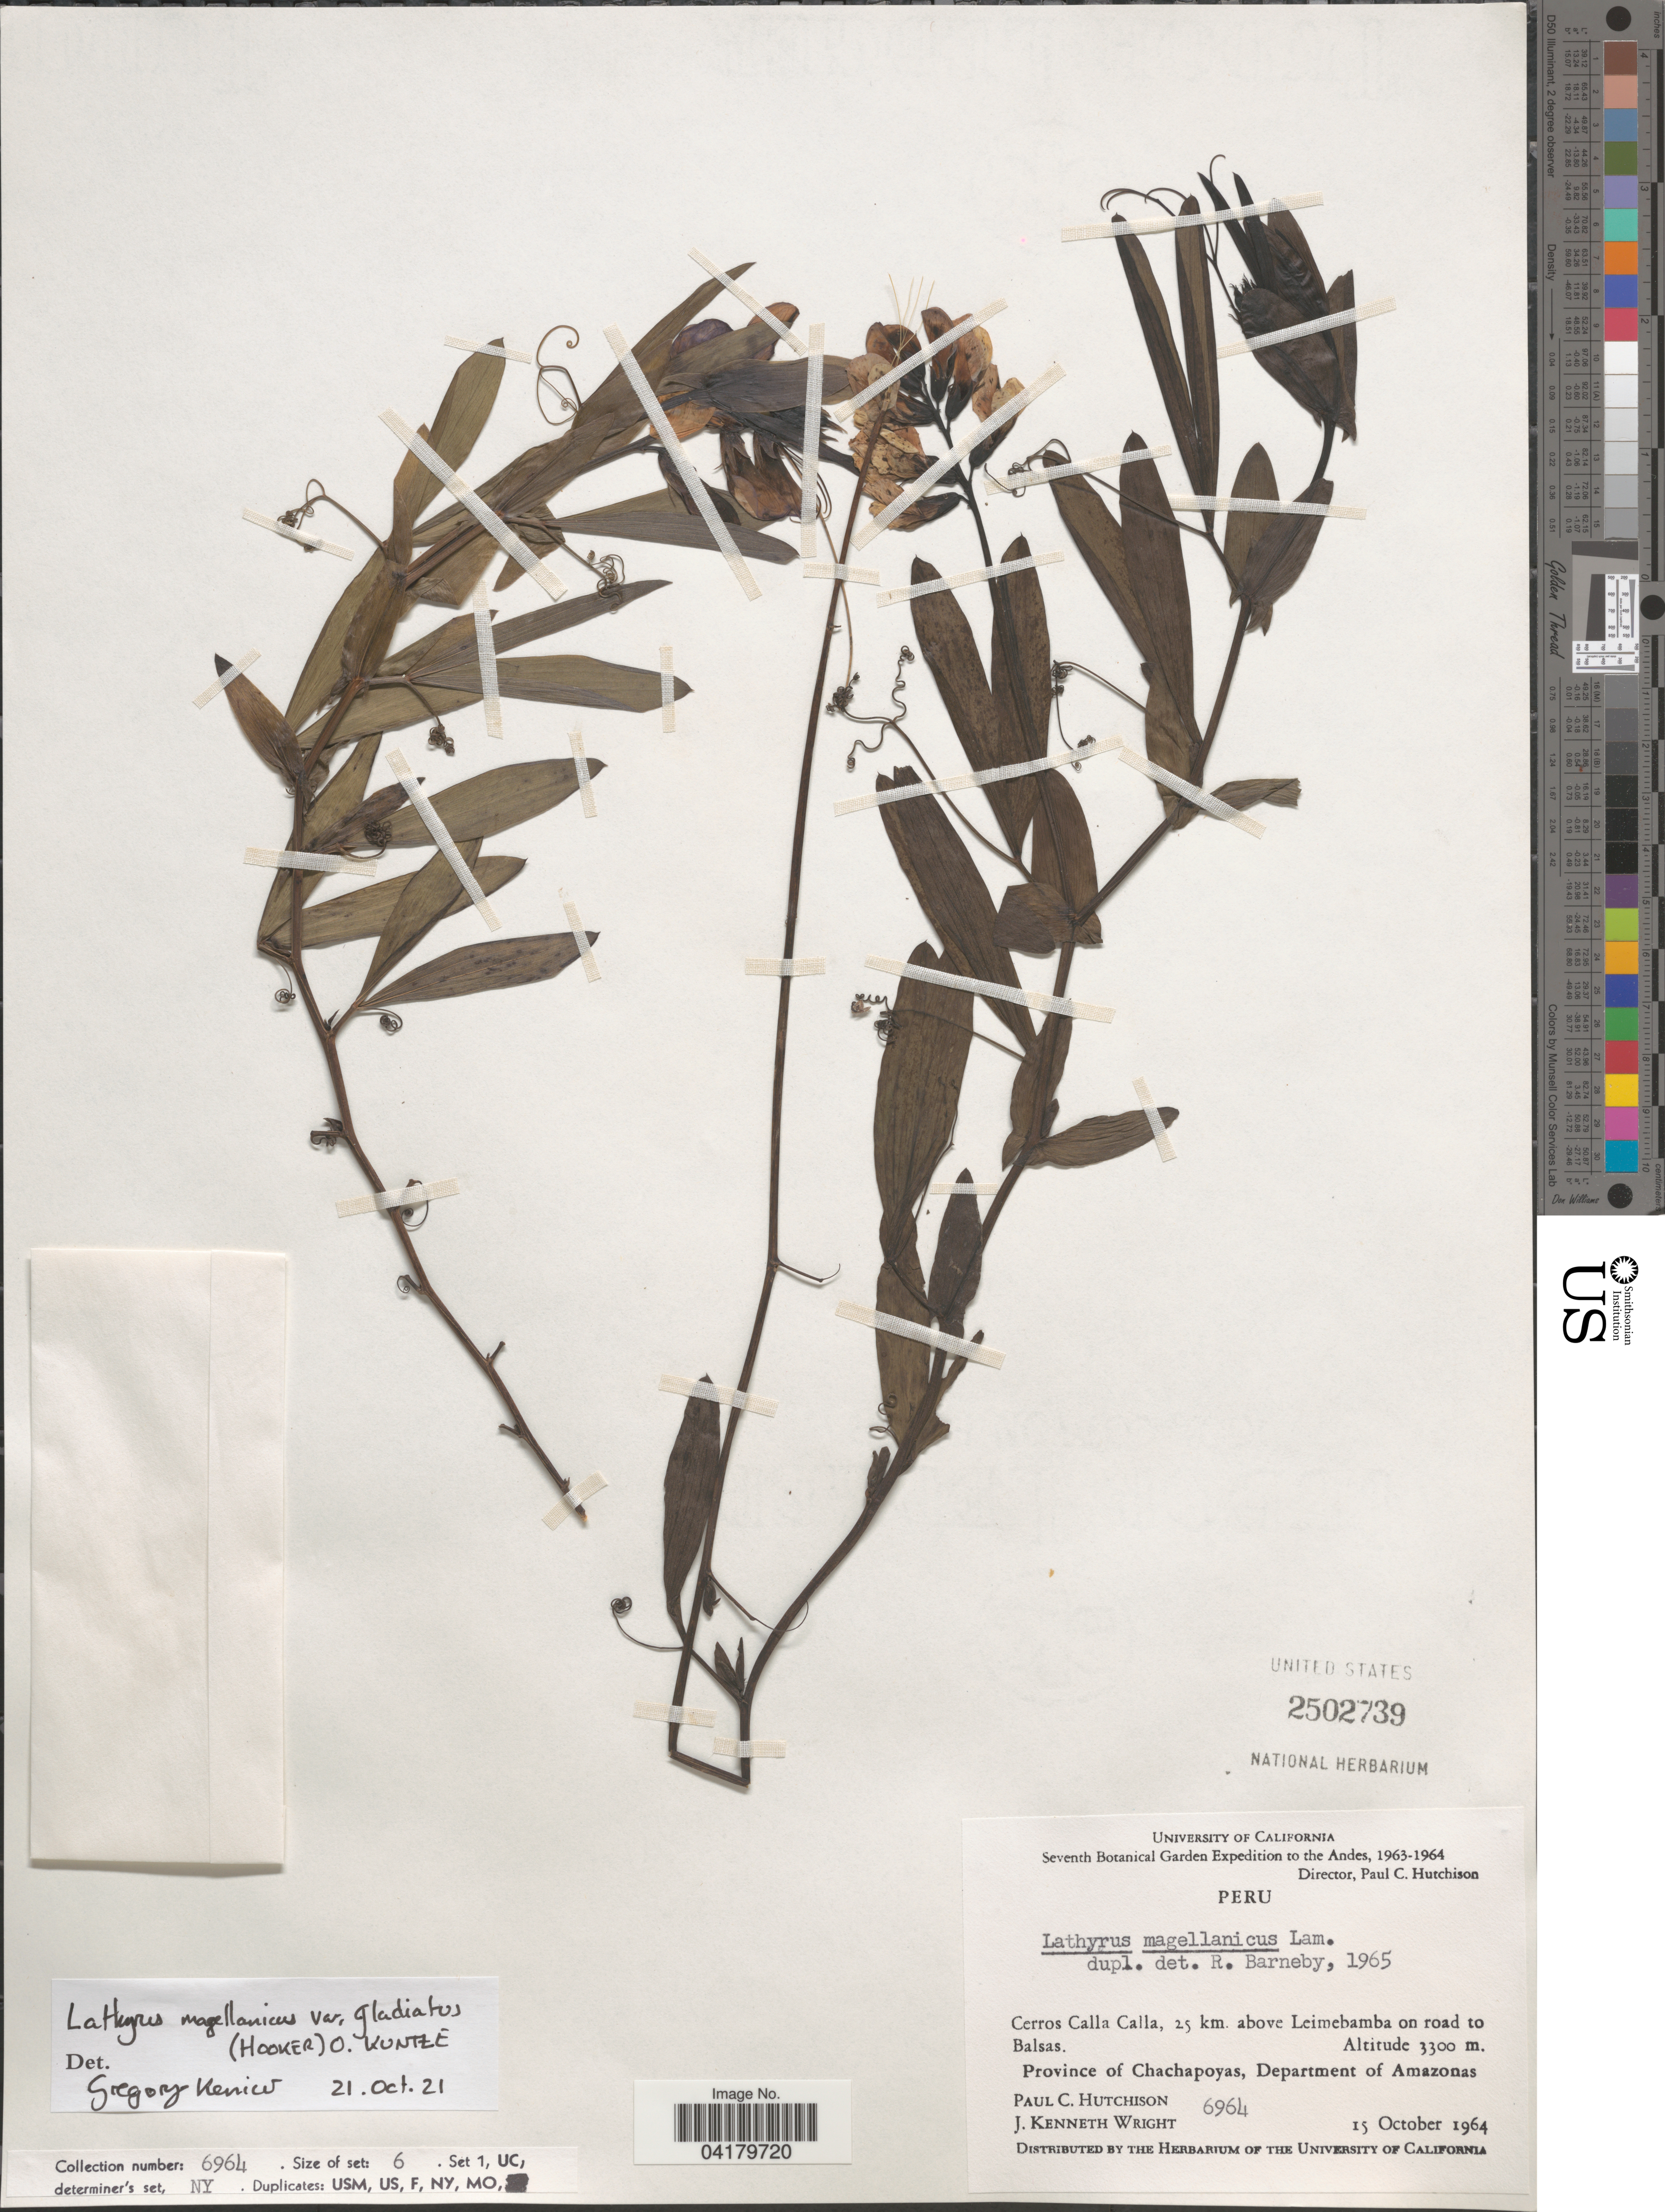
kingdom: Plantae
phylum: Tracheophyta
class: Magnoliopsida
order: Fabales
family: Fabaceae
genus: Lathyrus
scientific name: Lathyrus magellanicus var. gladiatus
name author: (Hook.) Kuntze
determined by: Kenicer, Gregory J.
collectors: P. C. Hutchison & J. K. Wright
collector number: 6964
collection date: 1964-10-15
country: Peru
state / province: Amazonas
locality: Seventh Botanical Garden Expedition to the Andes, 1963-1964. Cerros Calla Calla, 25 km. above Leimebamba on road to Balsas. Province of Chachapoyas, Department of Amazonas.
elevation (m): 3300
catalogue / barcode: US 2502739